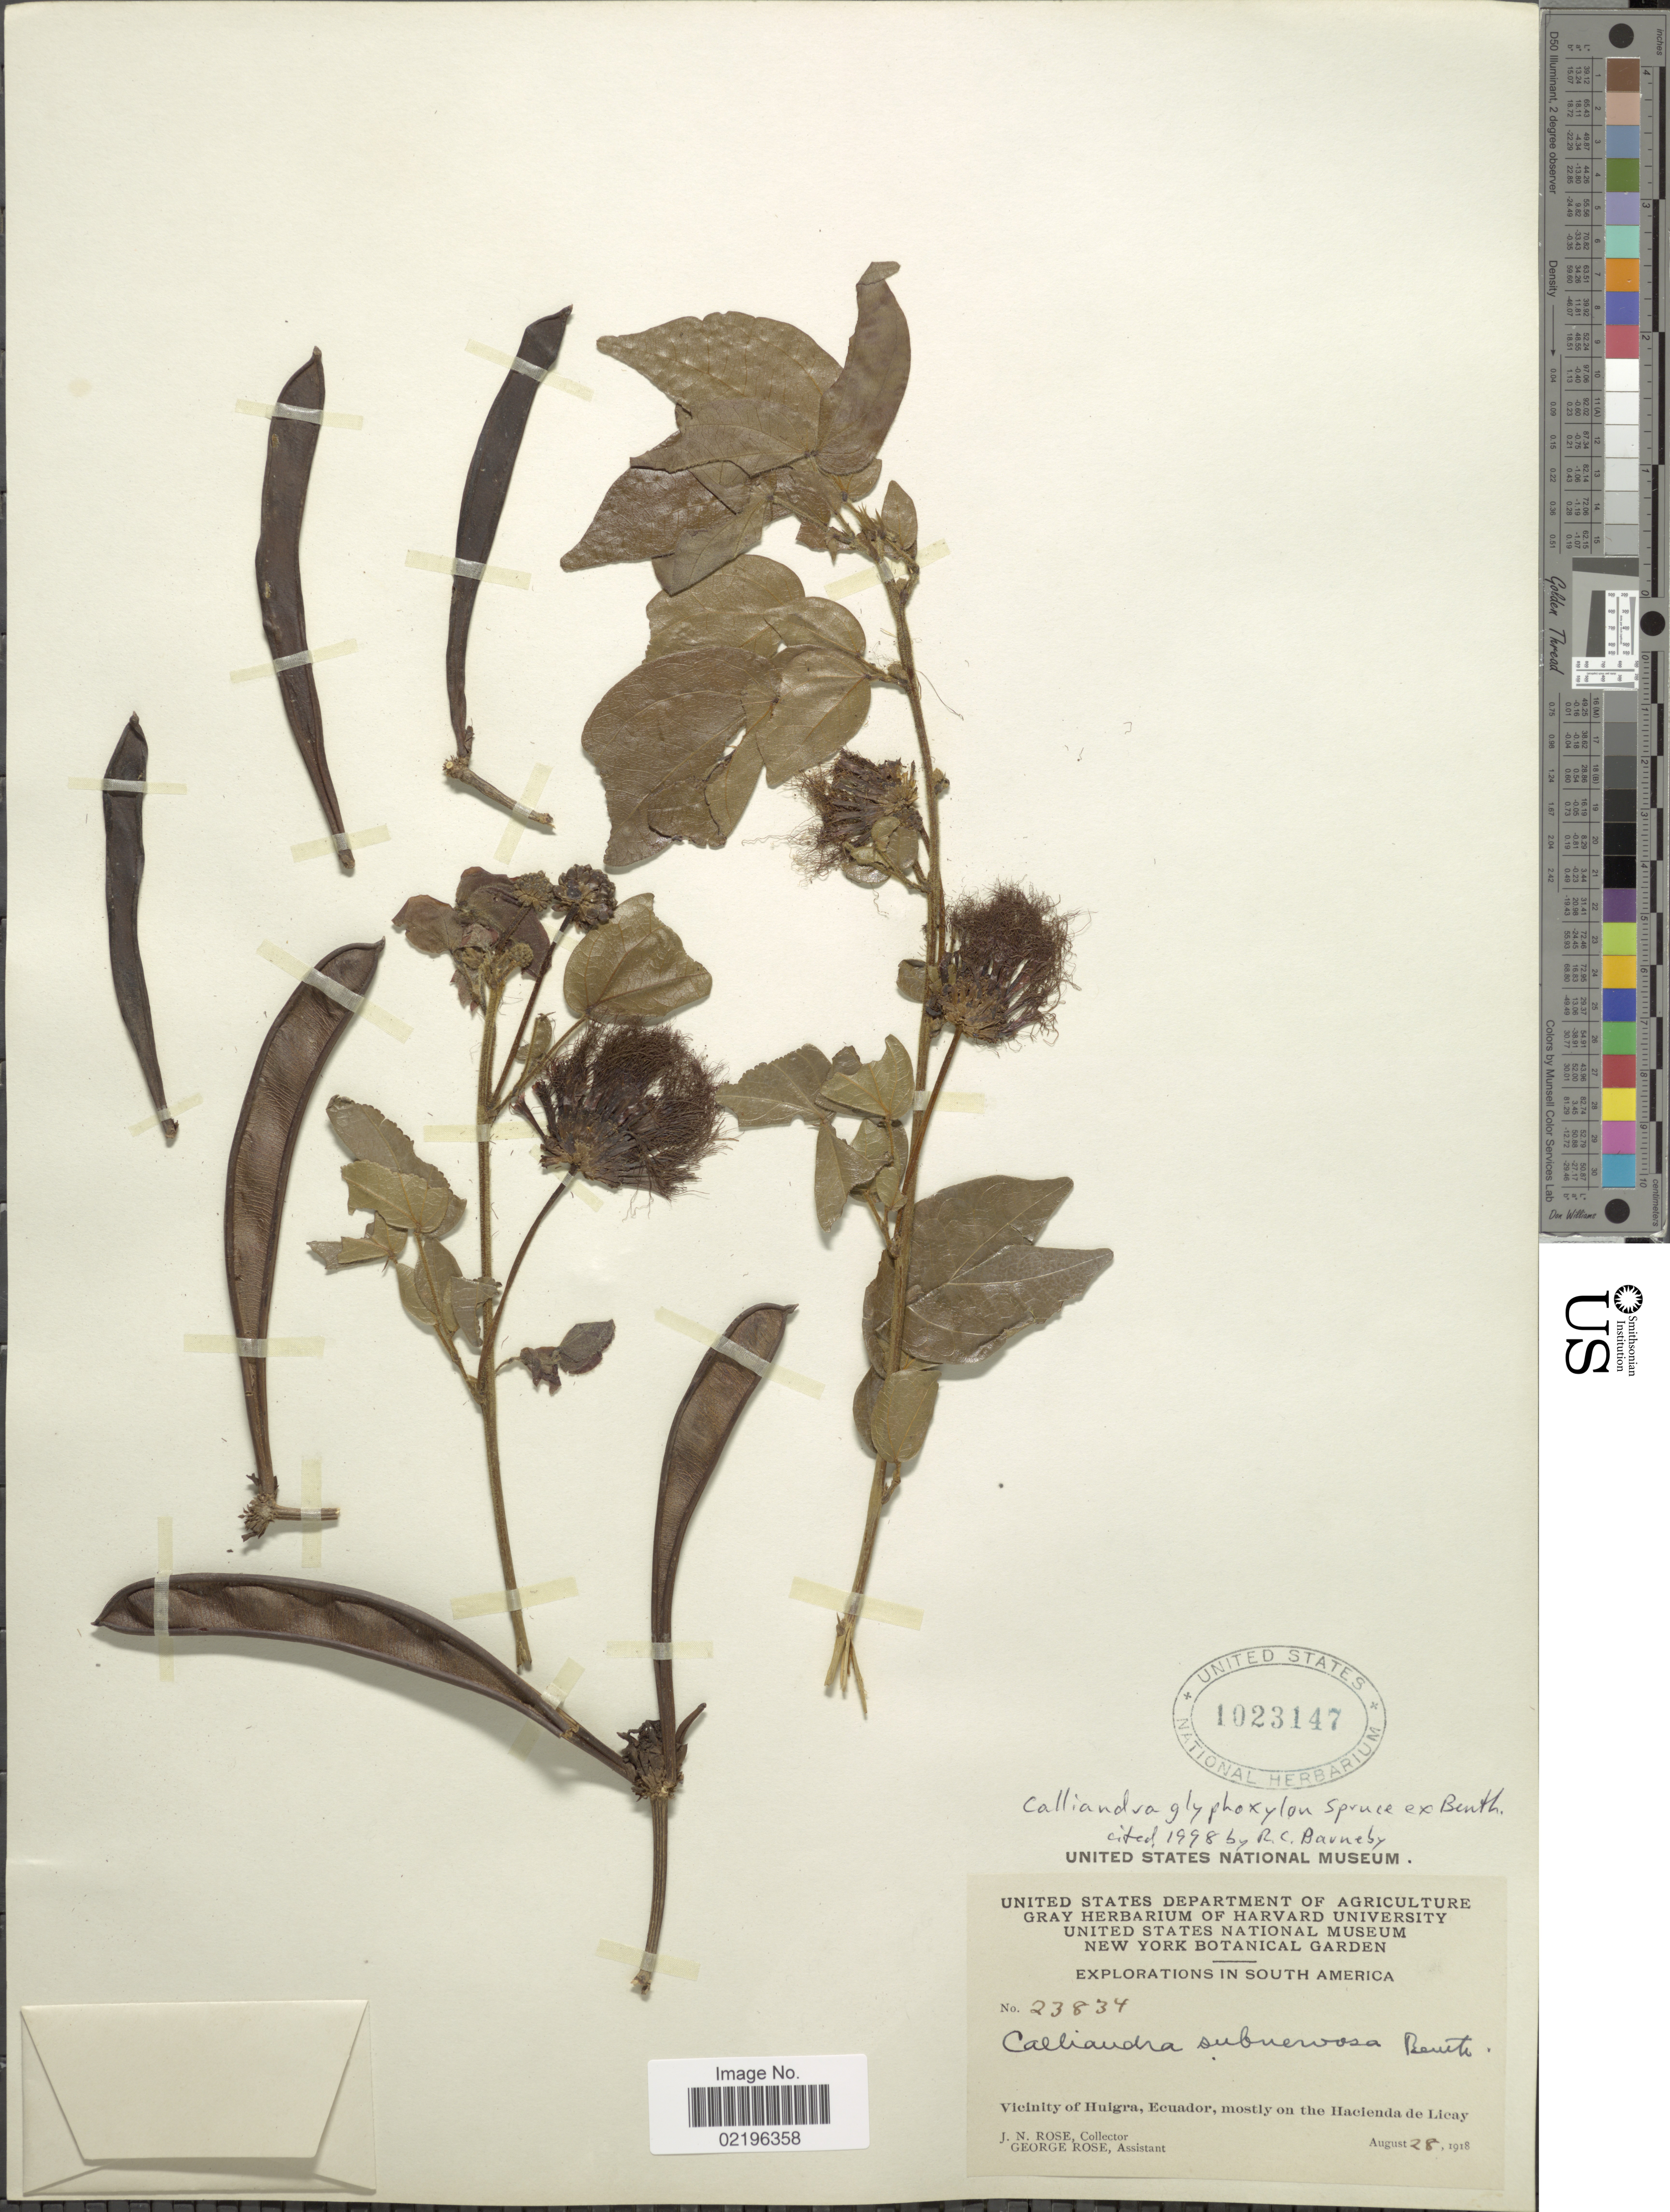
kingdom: Plantae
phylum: Tracheophyta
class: Magnoliopsida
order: Fabales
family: Fabaceae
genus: Calliandra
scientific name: Calliandra glyphoxylon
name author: Spruce ex Benth.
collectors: J. N. Rose & G. Rose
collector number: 23834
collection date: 1918-08-28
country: Ecuador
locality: South America, Vicinity of Huigra, Ecuador, mostly on the Hacienda de Licay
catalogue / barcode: US 1023147